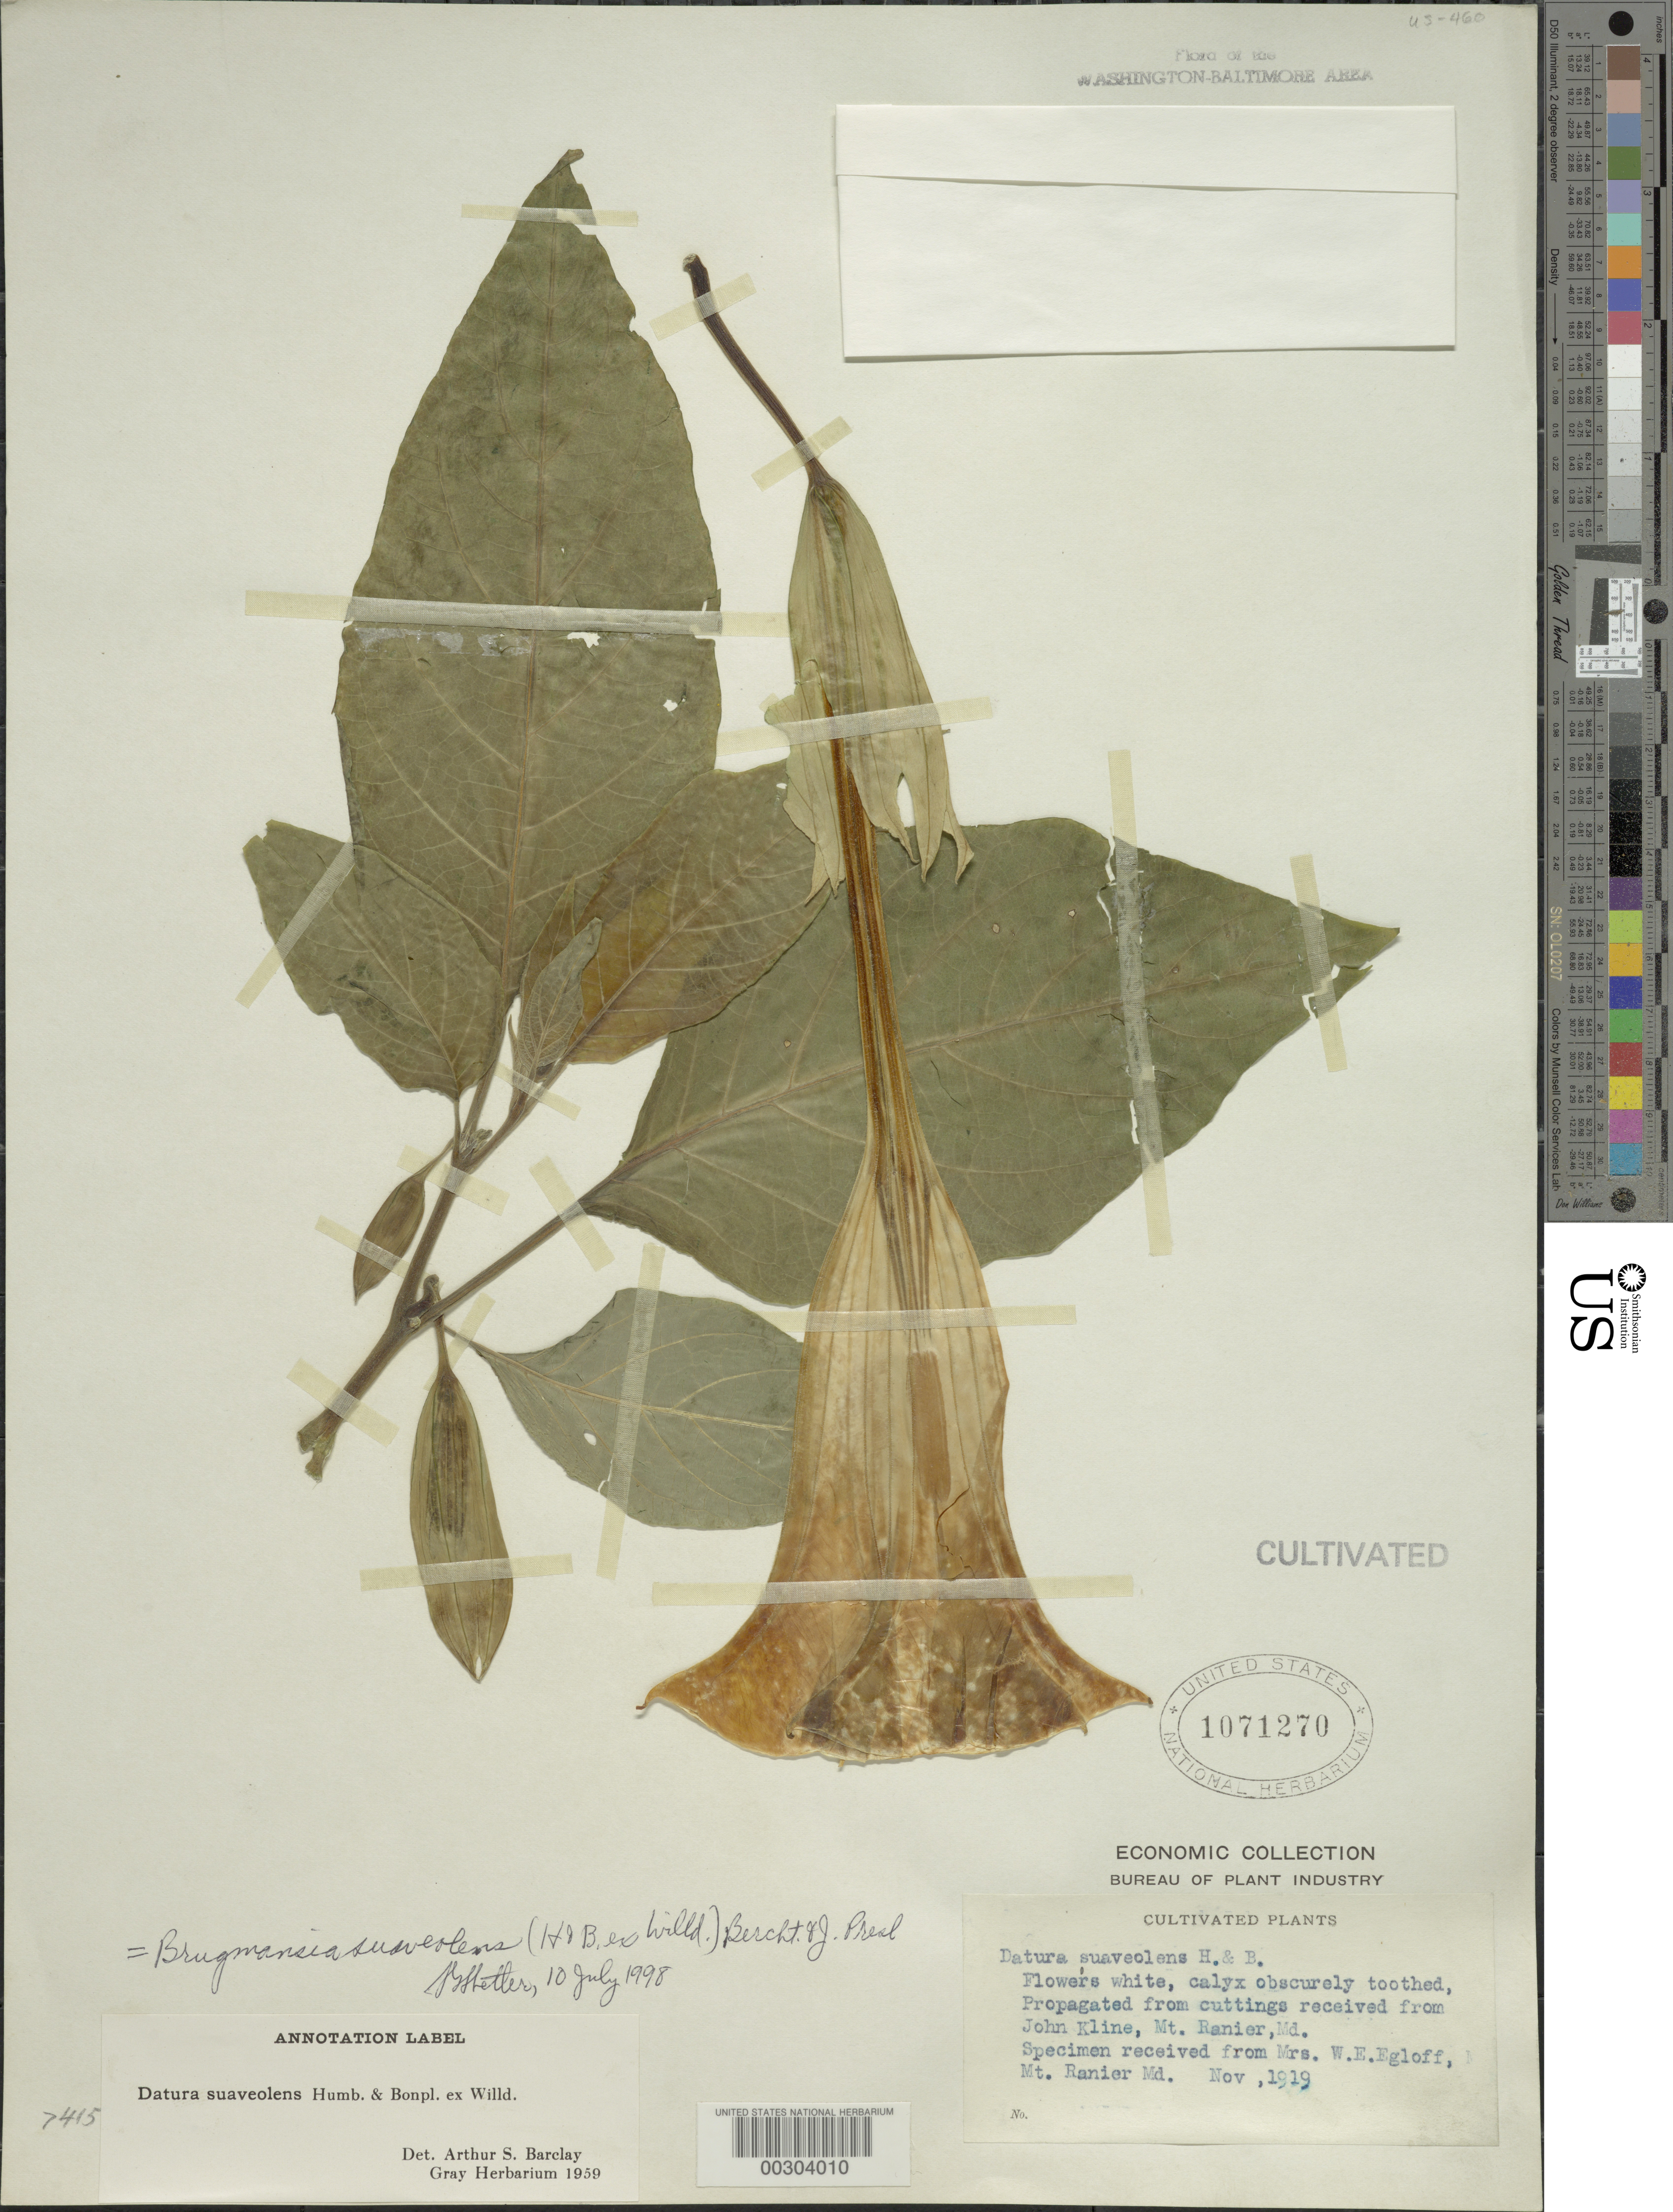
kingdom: Plantae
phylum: Tracheophyta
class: Magnoliopsida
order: Solanales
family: Solanaceae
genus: Brugmansia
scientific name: Brugmansia suaveolens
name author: (Humb. & Bonpl. ex Willd.) Brecht. & J. Presl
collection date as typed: Nov 1919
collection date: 1919-11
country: United States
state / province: Maryland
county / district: Prince George's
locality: Mt. Rainier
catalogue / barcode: US 1071270